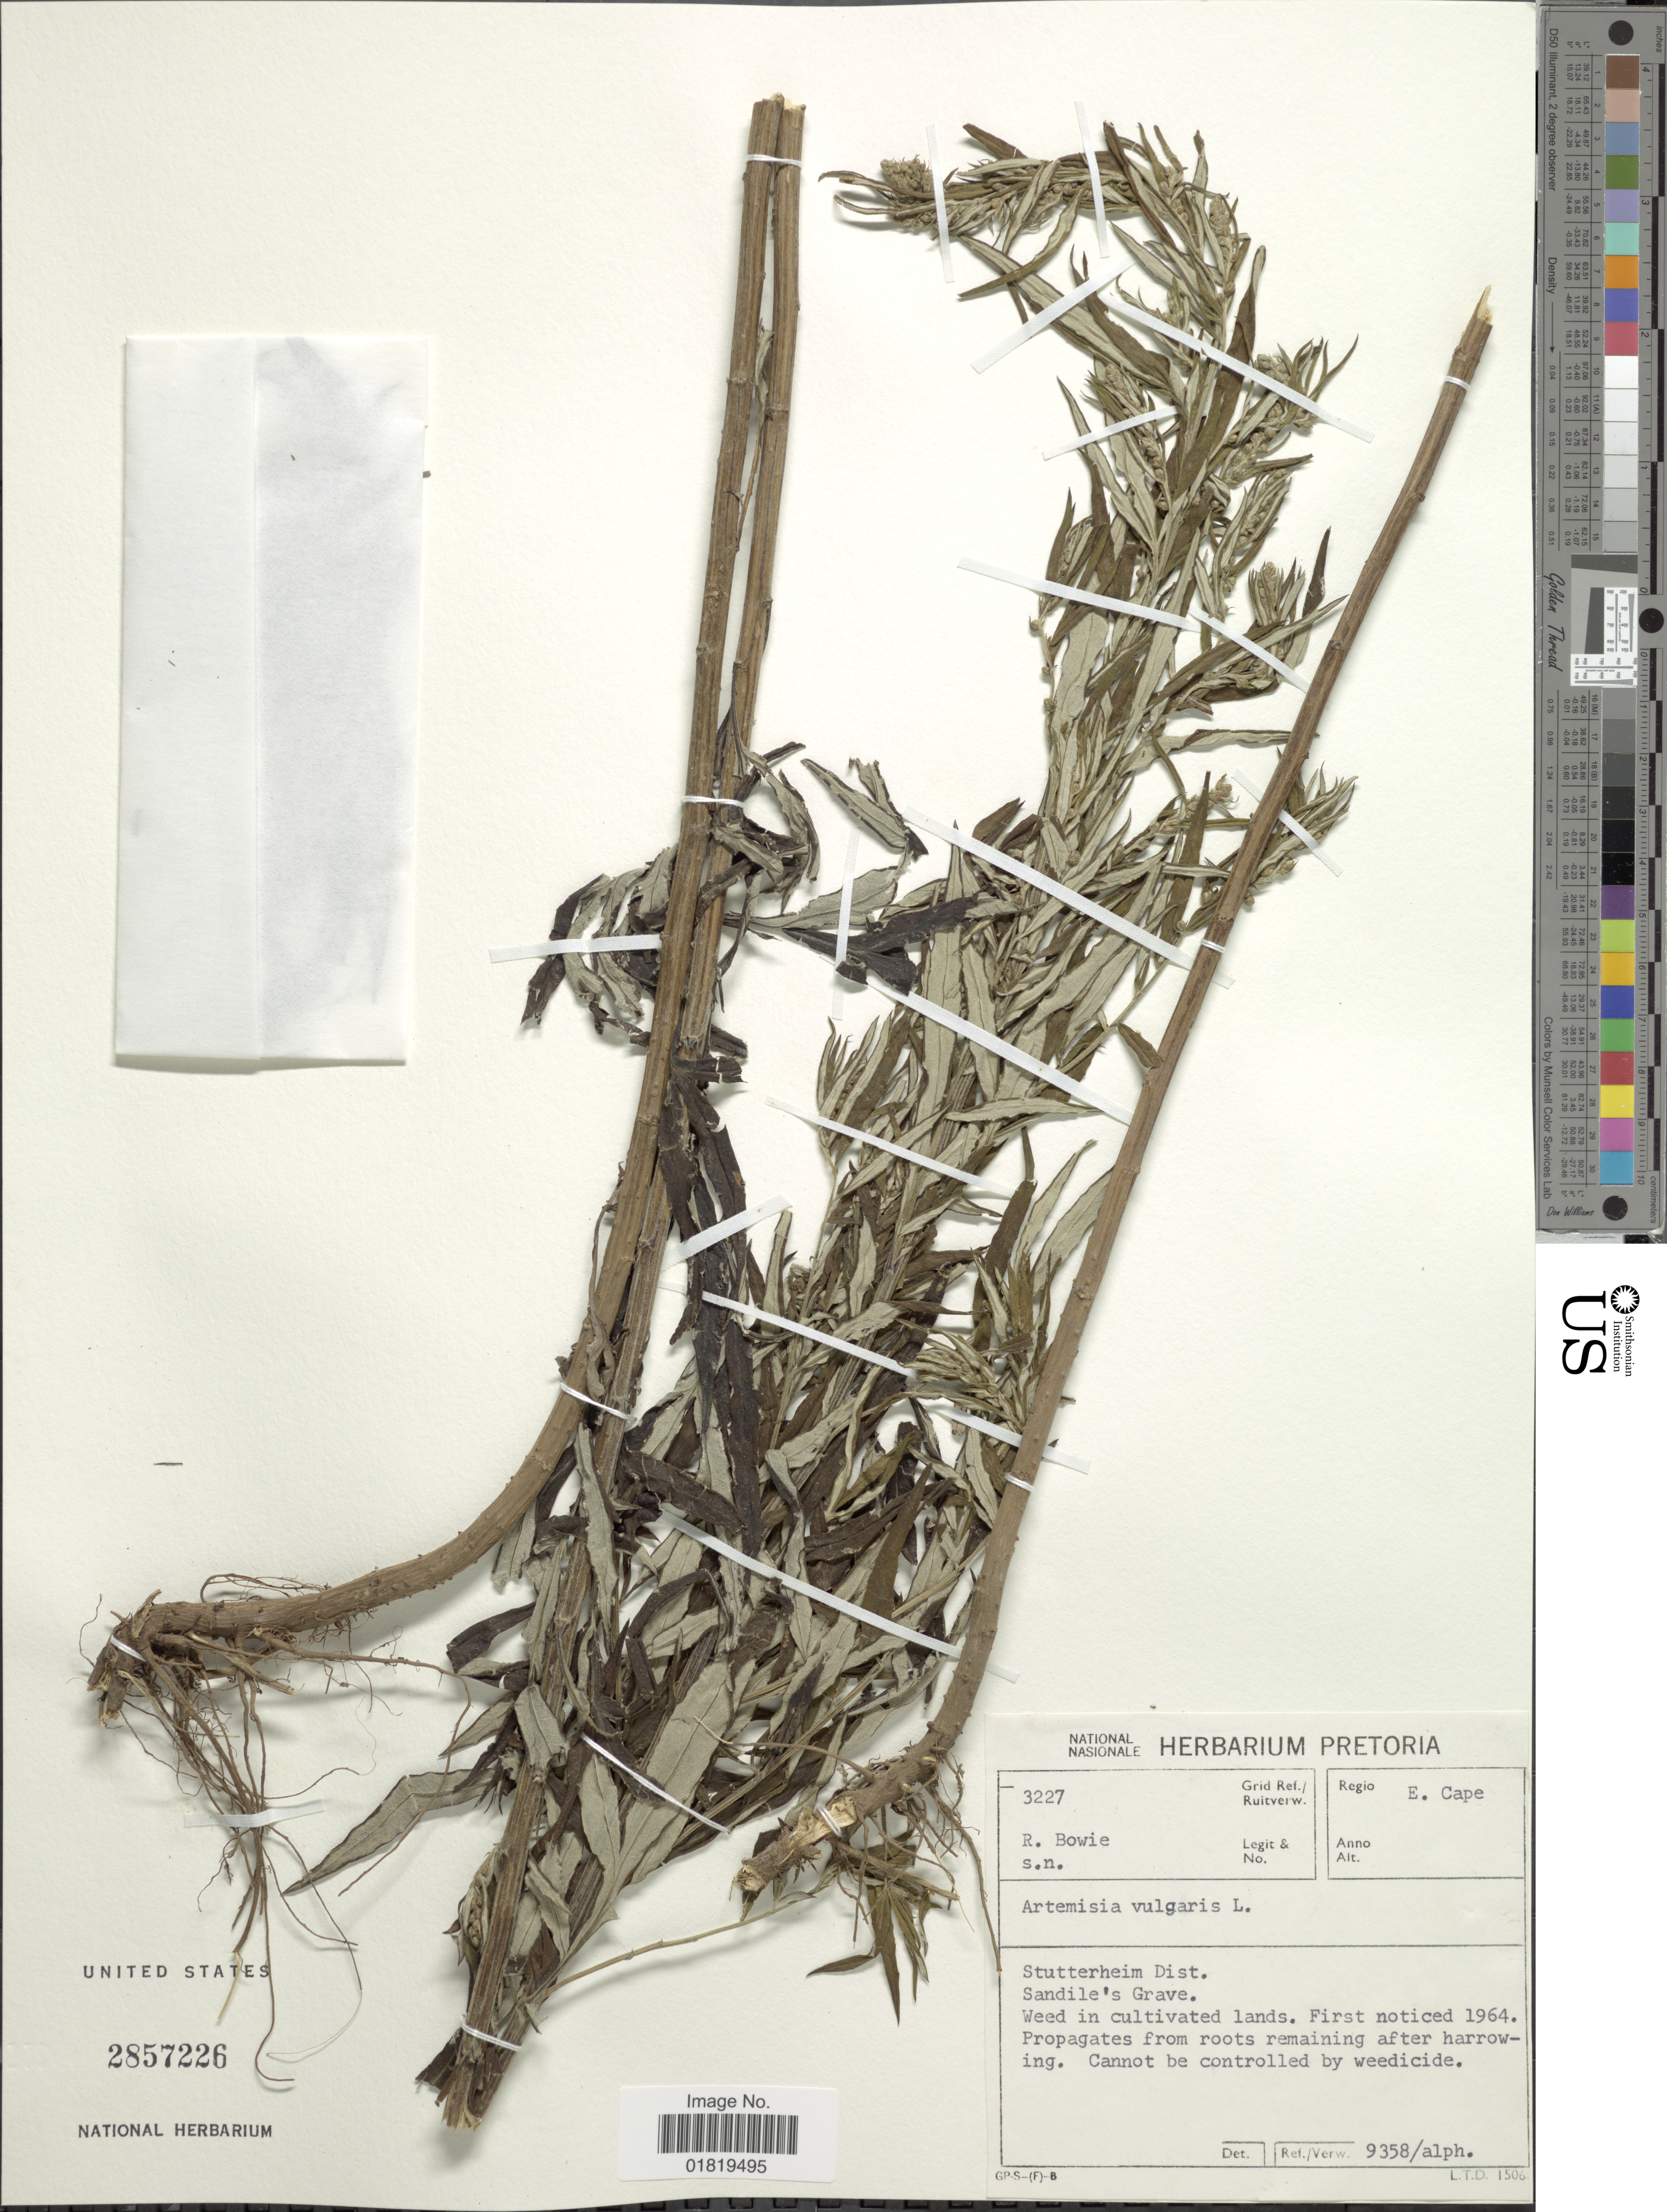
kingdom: Plantae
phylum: Tracheophyta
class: Magnoliopsida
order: Asterales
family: Asteraceae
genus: Artemisia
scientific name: Artemisia vulgaris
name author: L.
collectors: R. Bowie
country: South Africa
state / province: Eastern Cape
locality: E. Cape, Stutterheim Dist., Sandiles Grave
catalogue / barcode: US 2857226